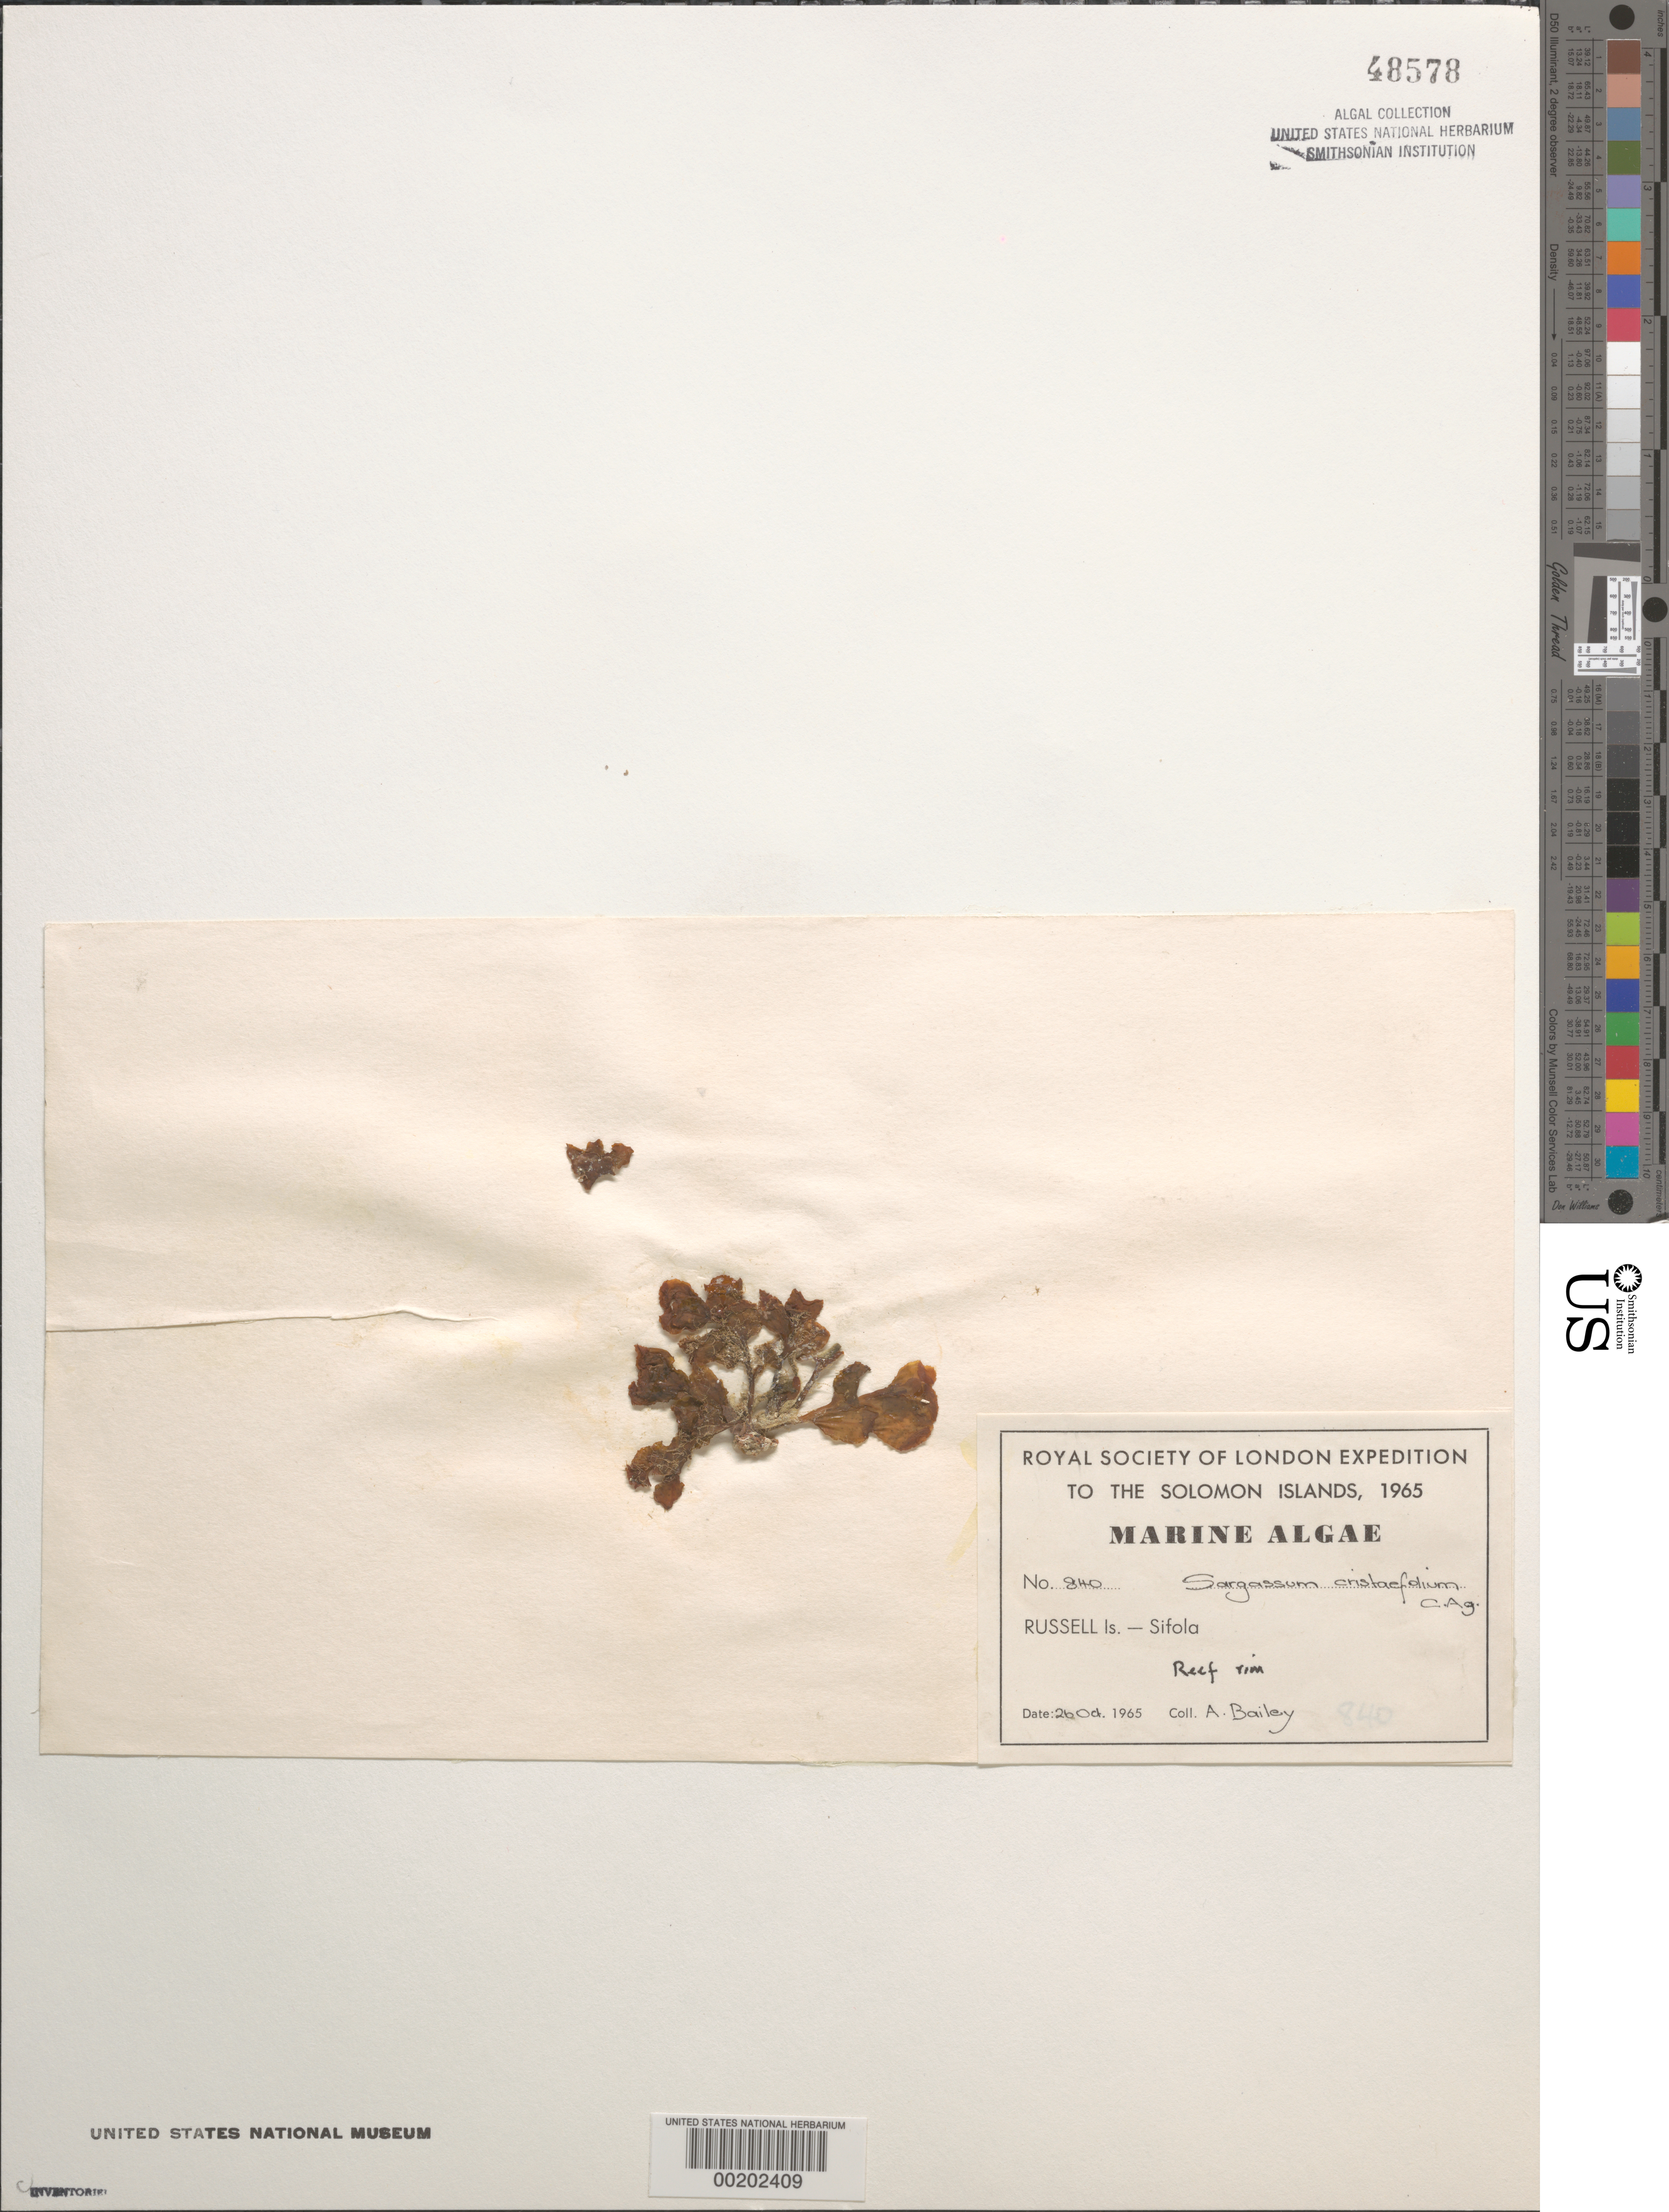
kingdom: Chromista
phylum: Ochrophyta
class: Phaeophyceae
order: Fucales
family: Sargassaceae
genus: Sargassum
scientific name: Sargassum ilicifolium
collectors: A. Bailey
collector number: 840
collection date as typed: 26 Oct 1965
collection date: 1965-10-26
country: Solomon Islands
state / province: Central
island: Mbanika [Banika]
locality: Sifola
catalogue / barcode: US 48578